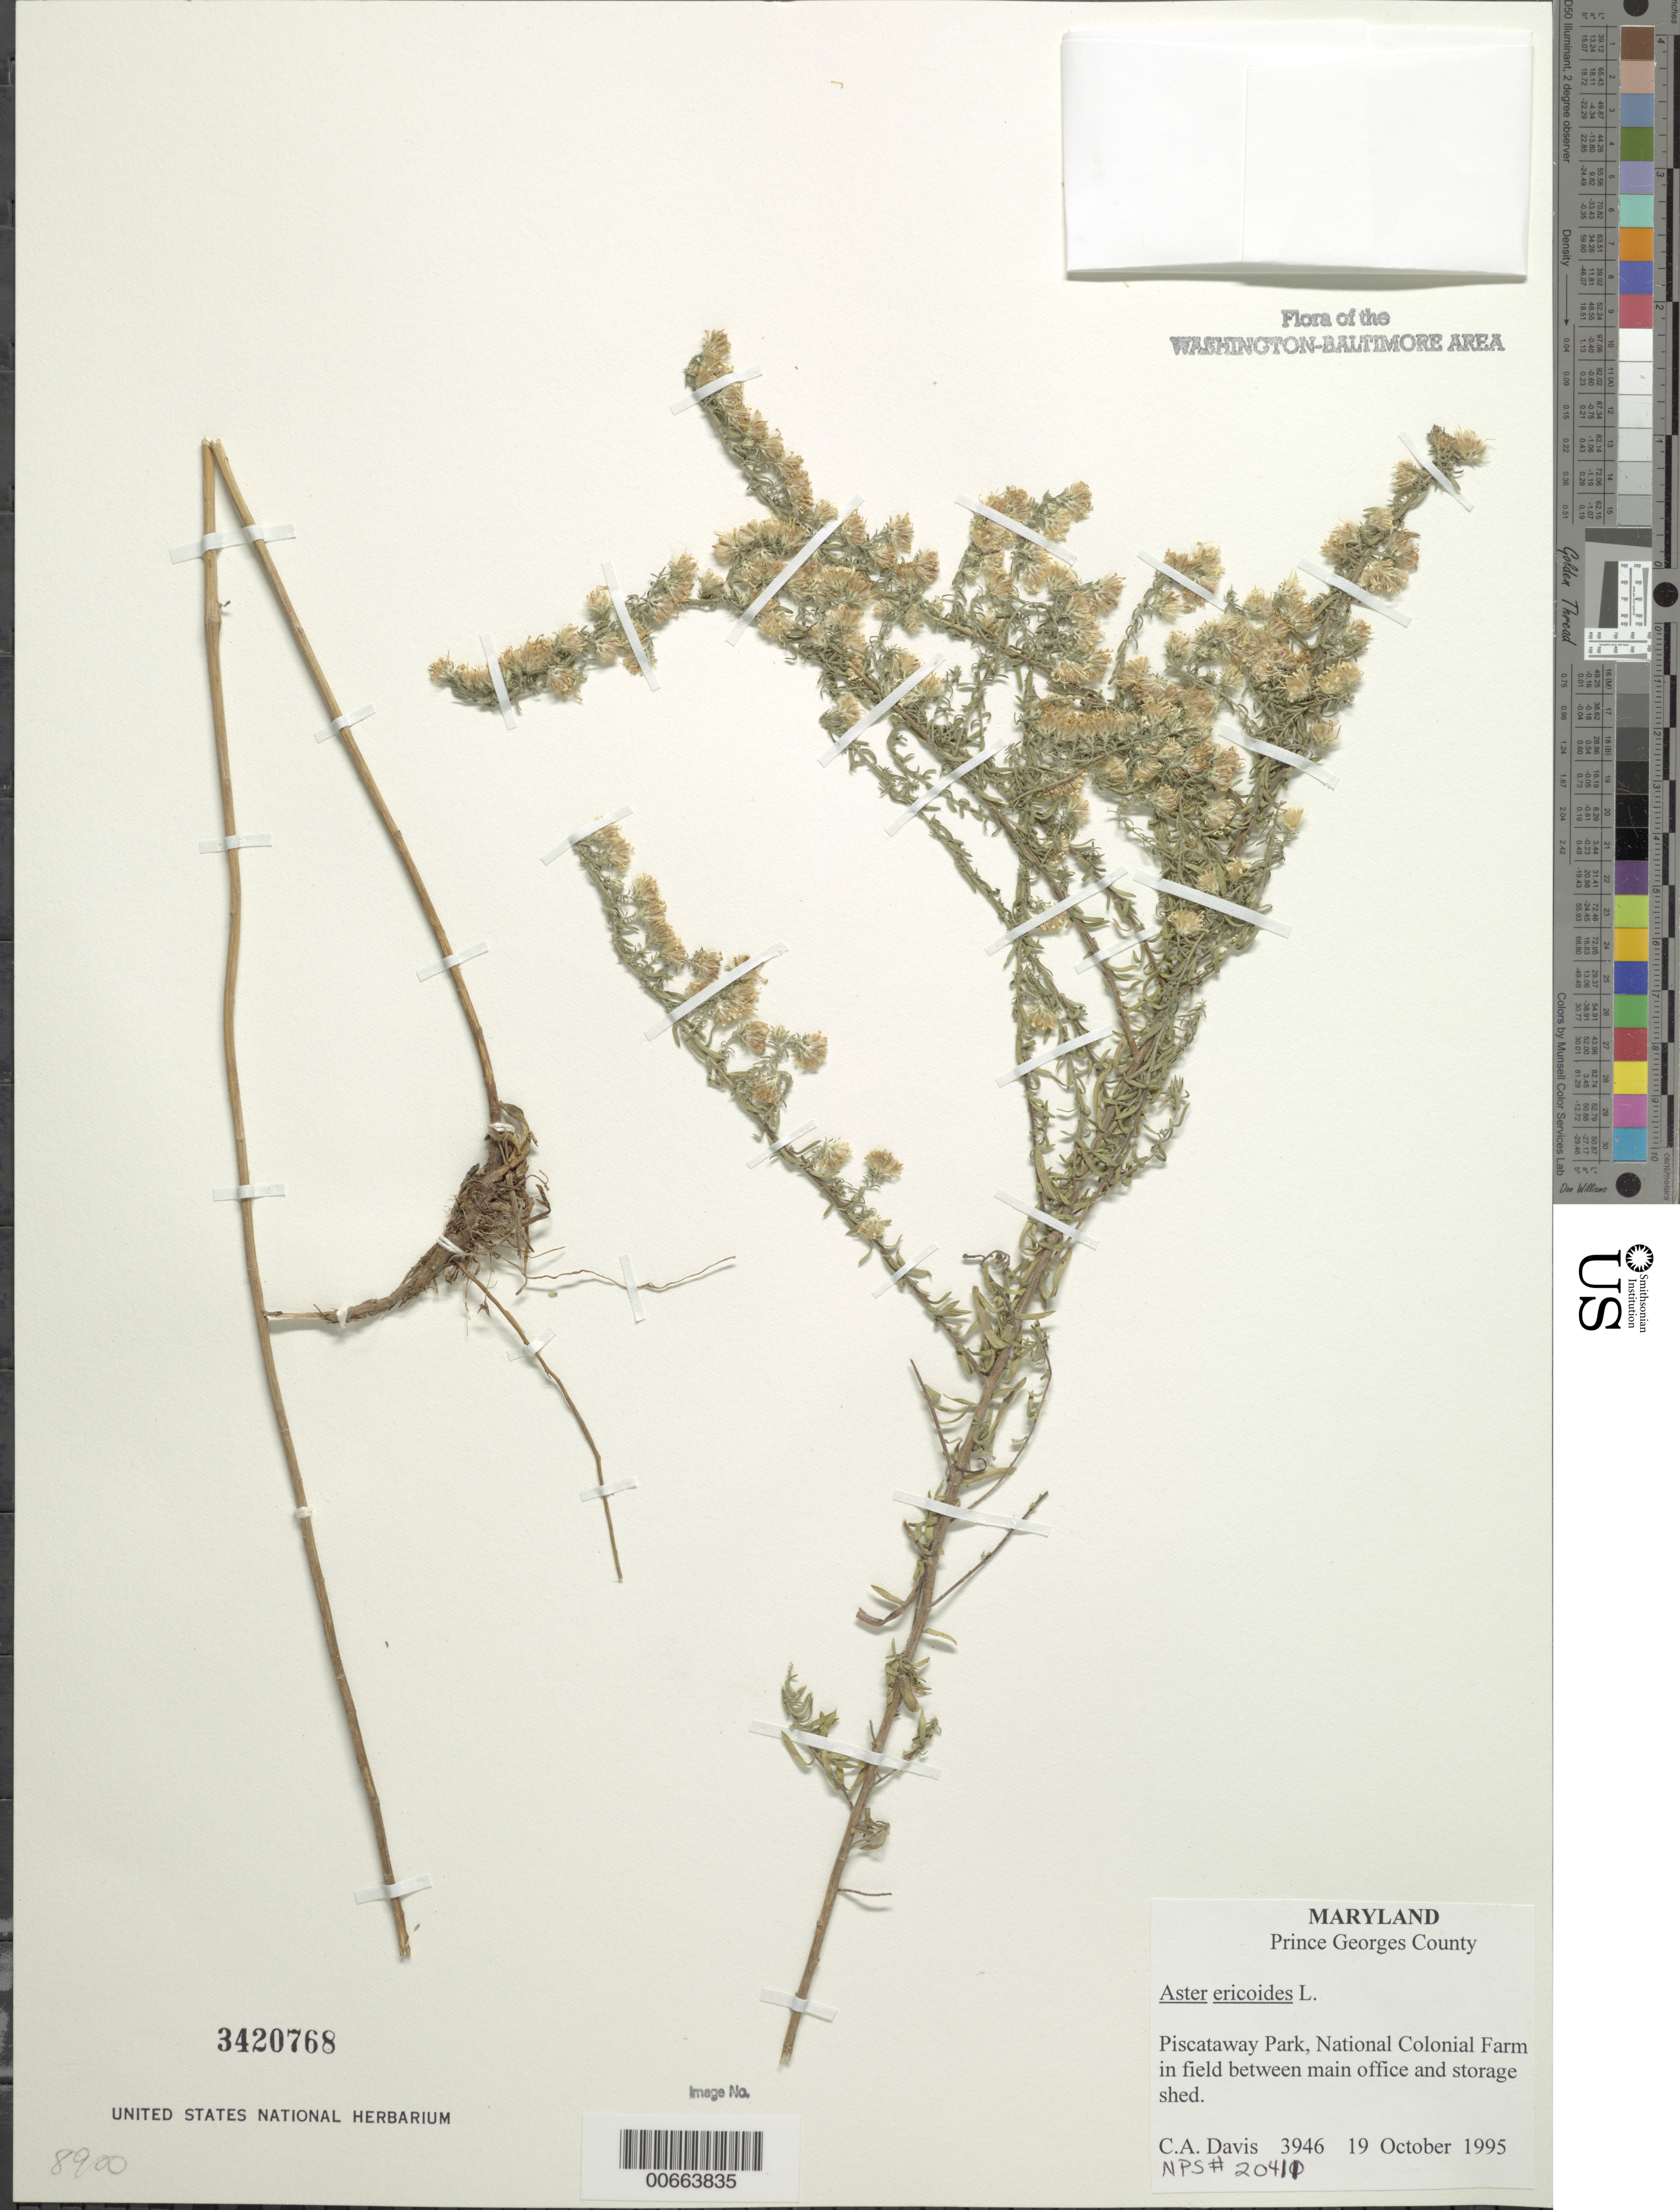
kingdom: Plantae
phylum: Tracheophyta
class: Magnoliopsida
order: Asterales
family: Asteraceae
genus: Symphyotrichum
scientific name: Symphyotrichum ericoides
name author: (L.) G.L. Nesom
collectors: C. Davis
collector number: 3946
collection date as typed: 19 Oct 1995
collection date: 1995-10-19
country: United States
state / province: Maryland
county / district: Prince George's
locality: Piscataway Park, National Colonial Farm in field between main office and storage shed.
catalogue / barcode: US 3420768